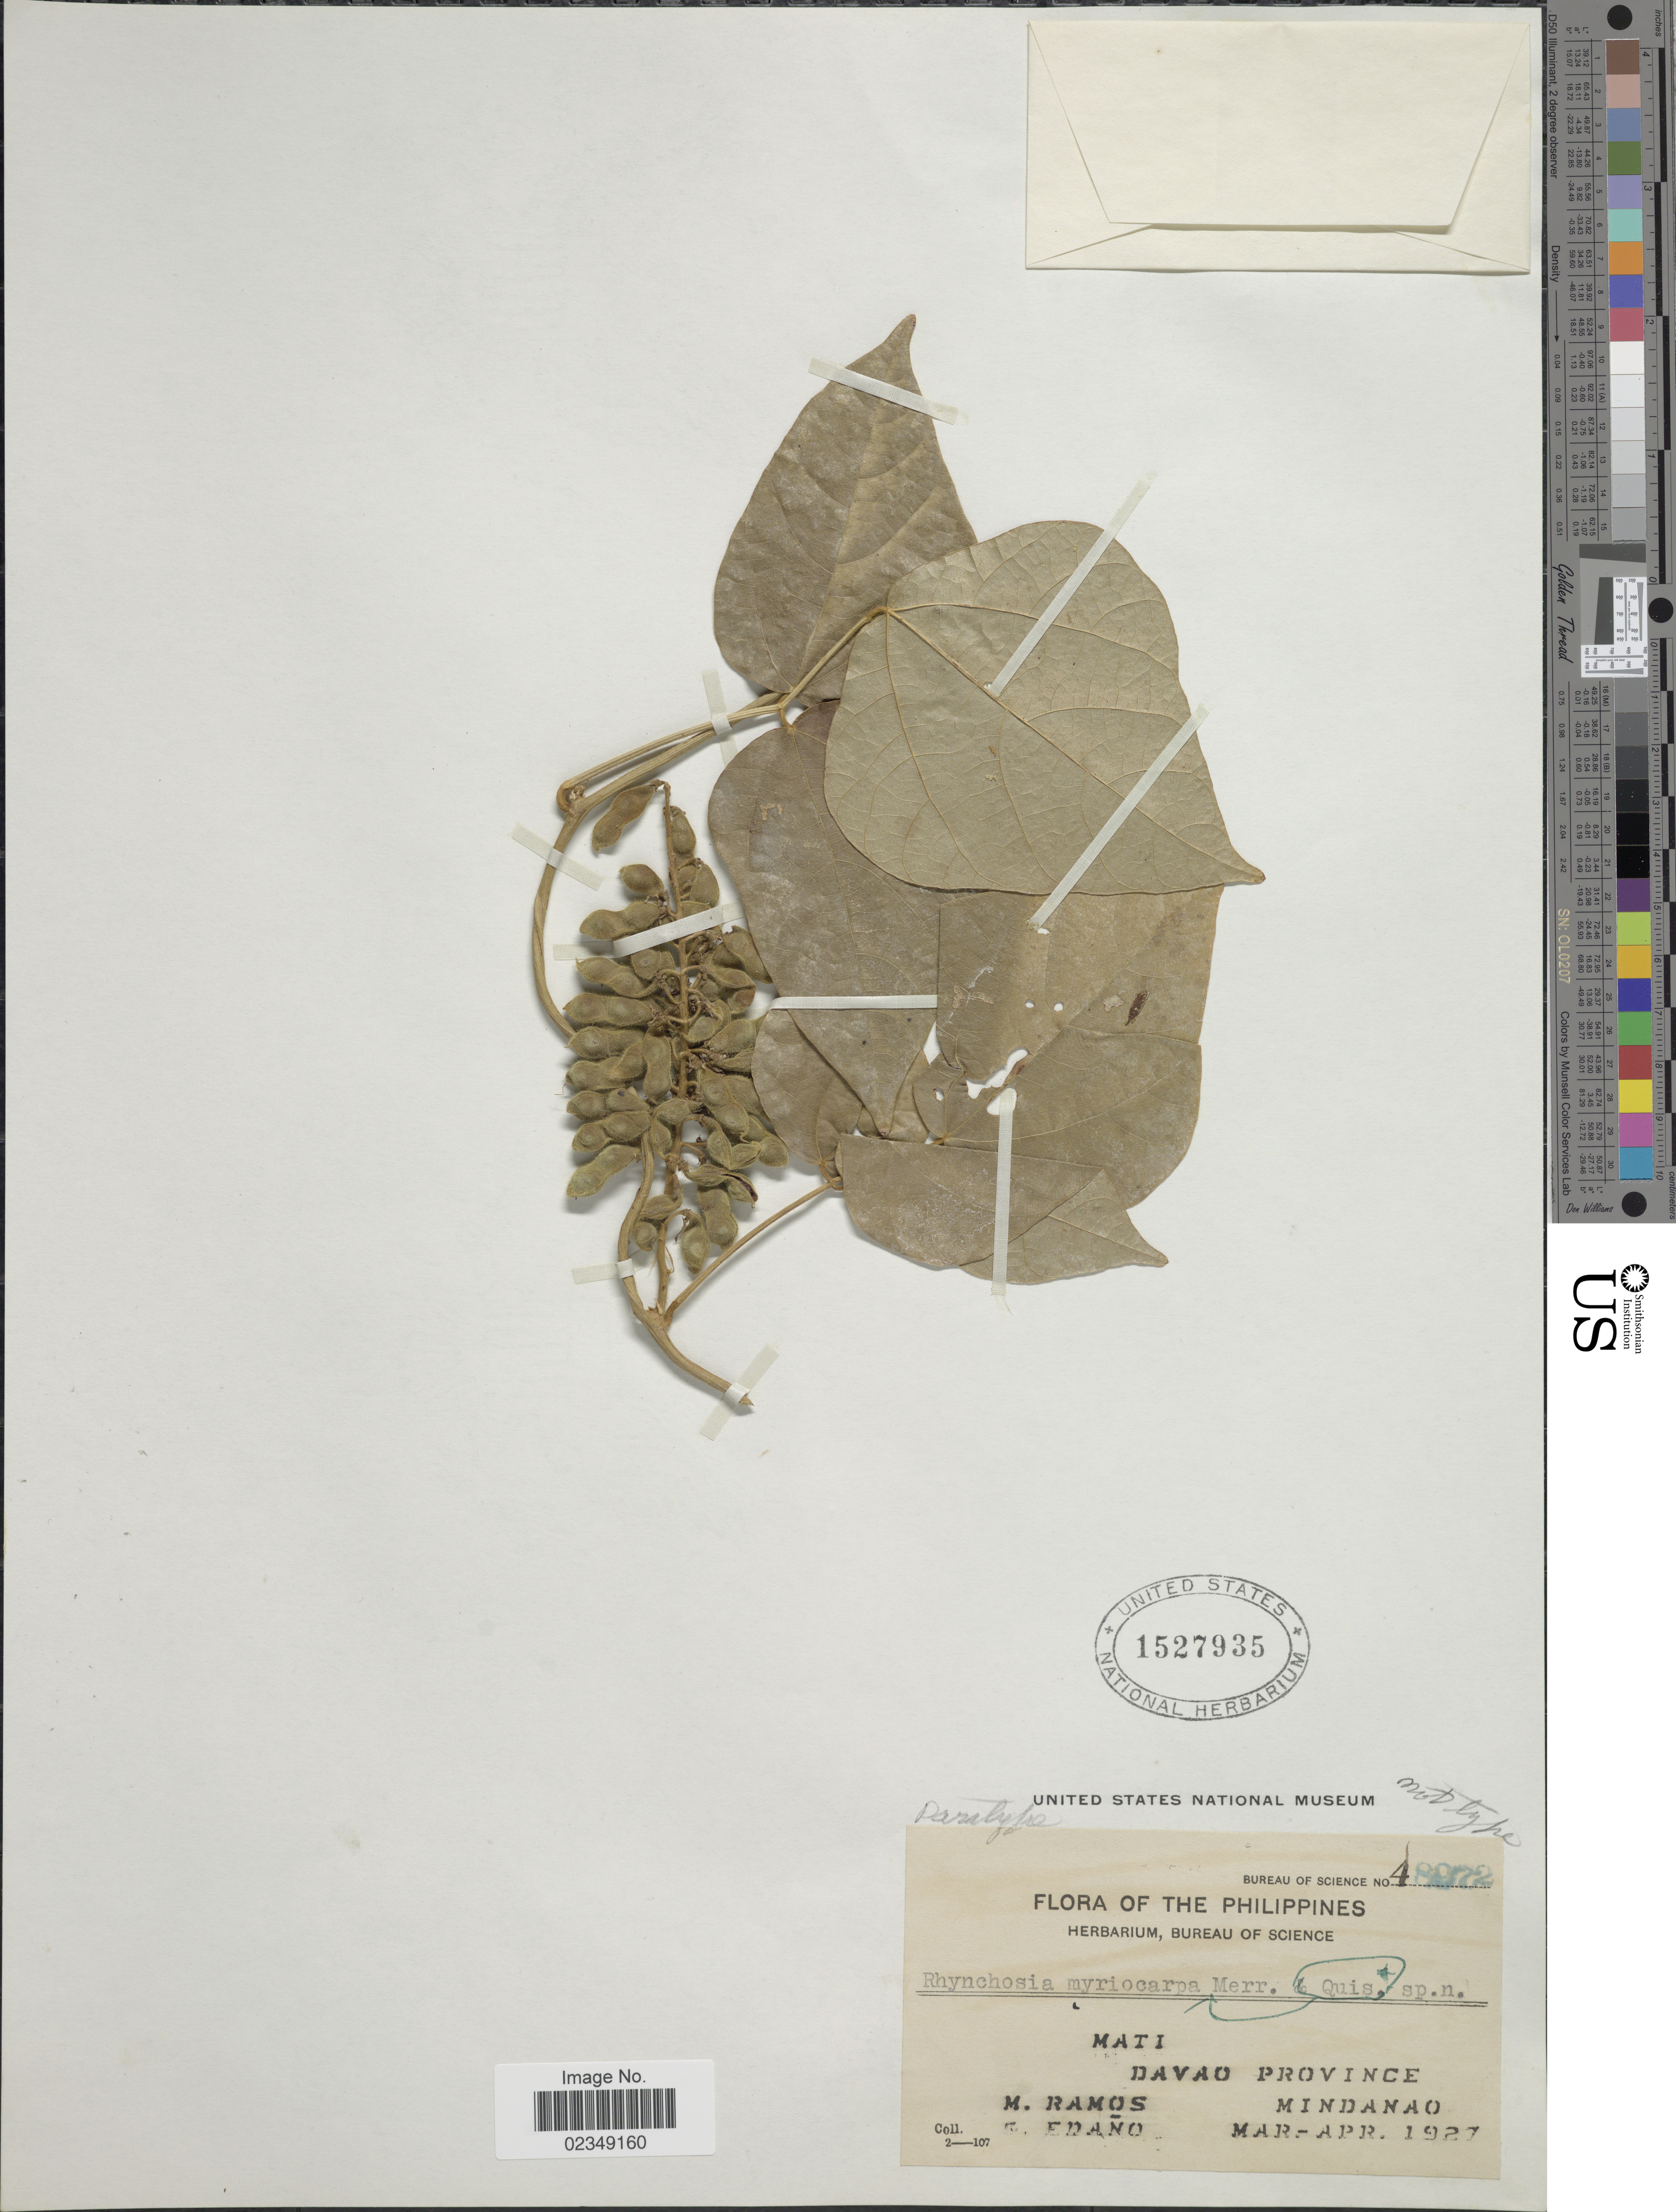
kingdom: Plantae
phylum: Tracheophyta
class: Magnoliopsida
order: Fabales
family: Fabaceae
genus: Rhynchosia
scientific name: Rhynchosia myriocarpa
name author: Quisumb. & Merr.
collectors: M. Ramos & G. Edaño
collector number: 48972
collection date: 1927-03/1927-04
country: Philippines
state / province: Davao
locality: Mati, Davao Province, Mindanao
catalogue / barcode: US 1527935